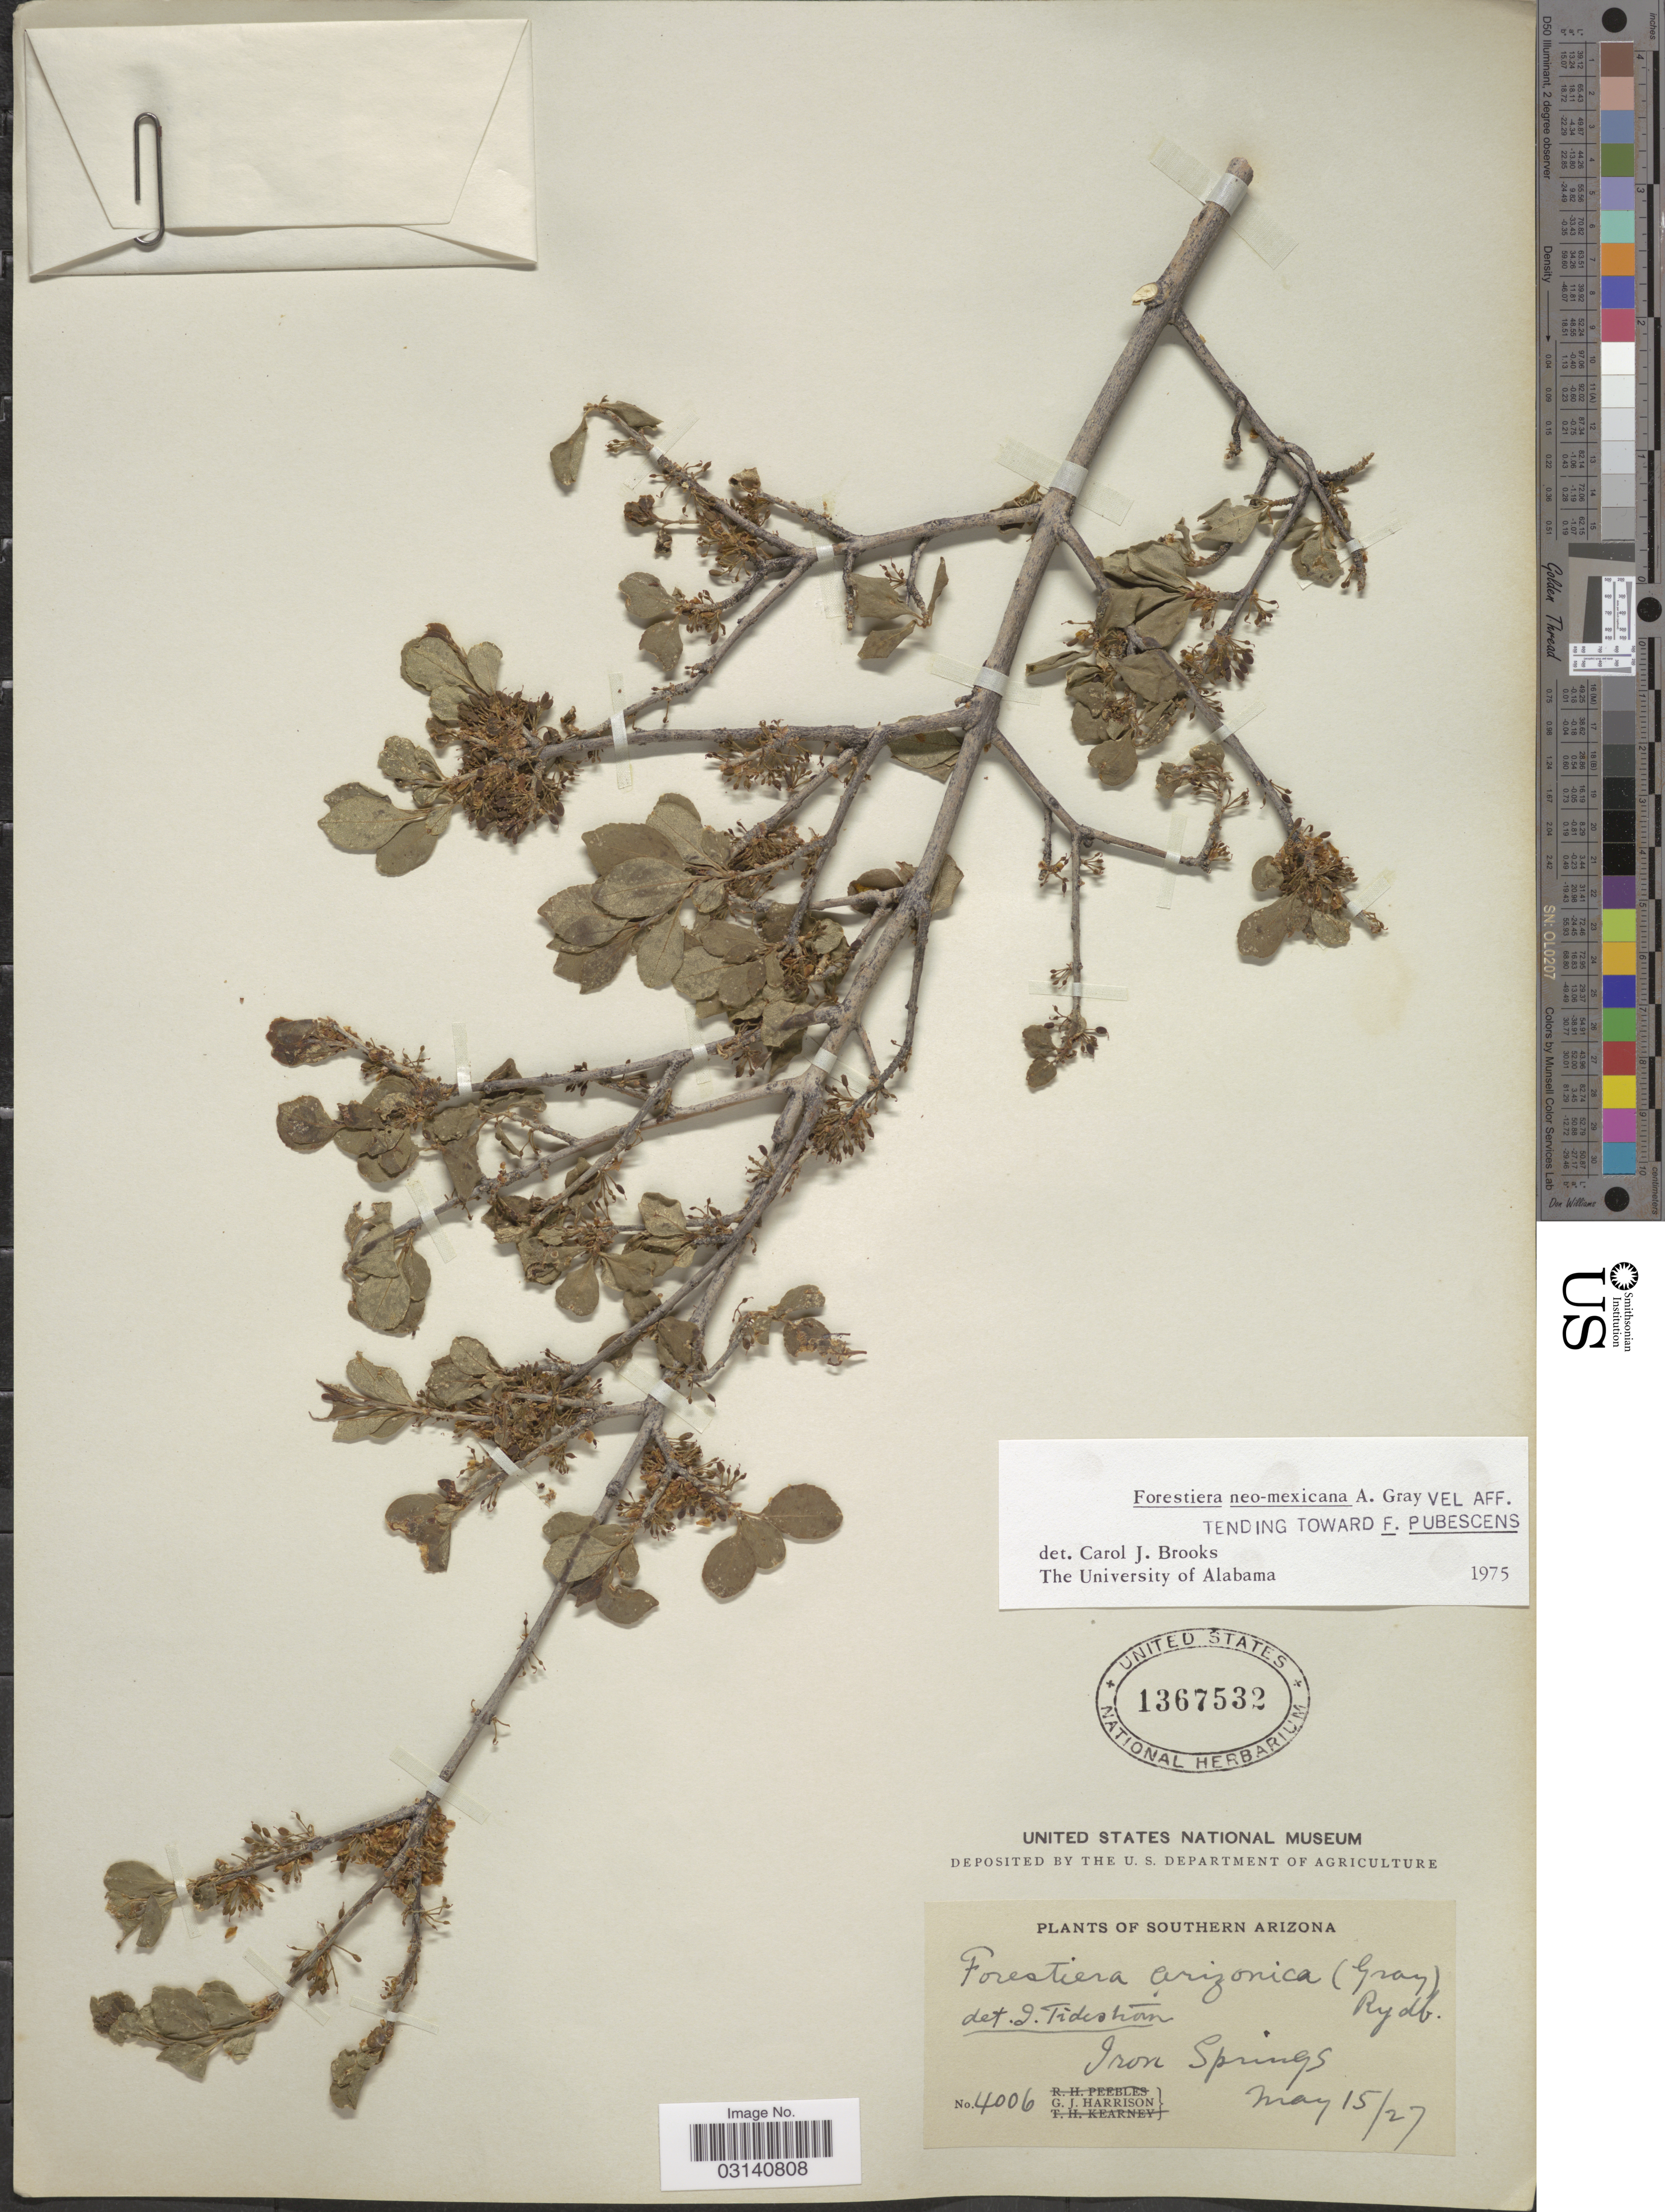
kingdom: Plantae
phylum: Tracheophyta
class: Magnoliopsida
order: Lamiales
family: Oleaceae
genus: Forestiera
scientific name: Forestiera neomexicana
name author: A. Gray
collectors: G. J. Harrison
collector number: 4006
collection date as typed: Transcribed d/m/y: 15/5/27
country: United States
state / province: Arizona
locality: Southern Arizona. Iron Springs.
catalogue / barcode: US 1367532